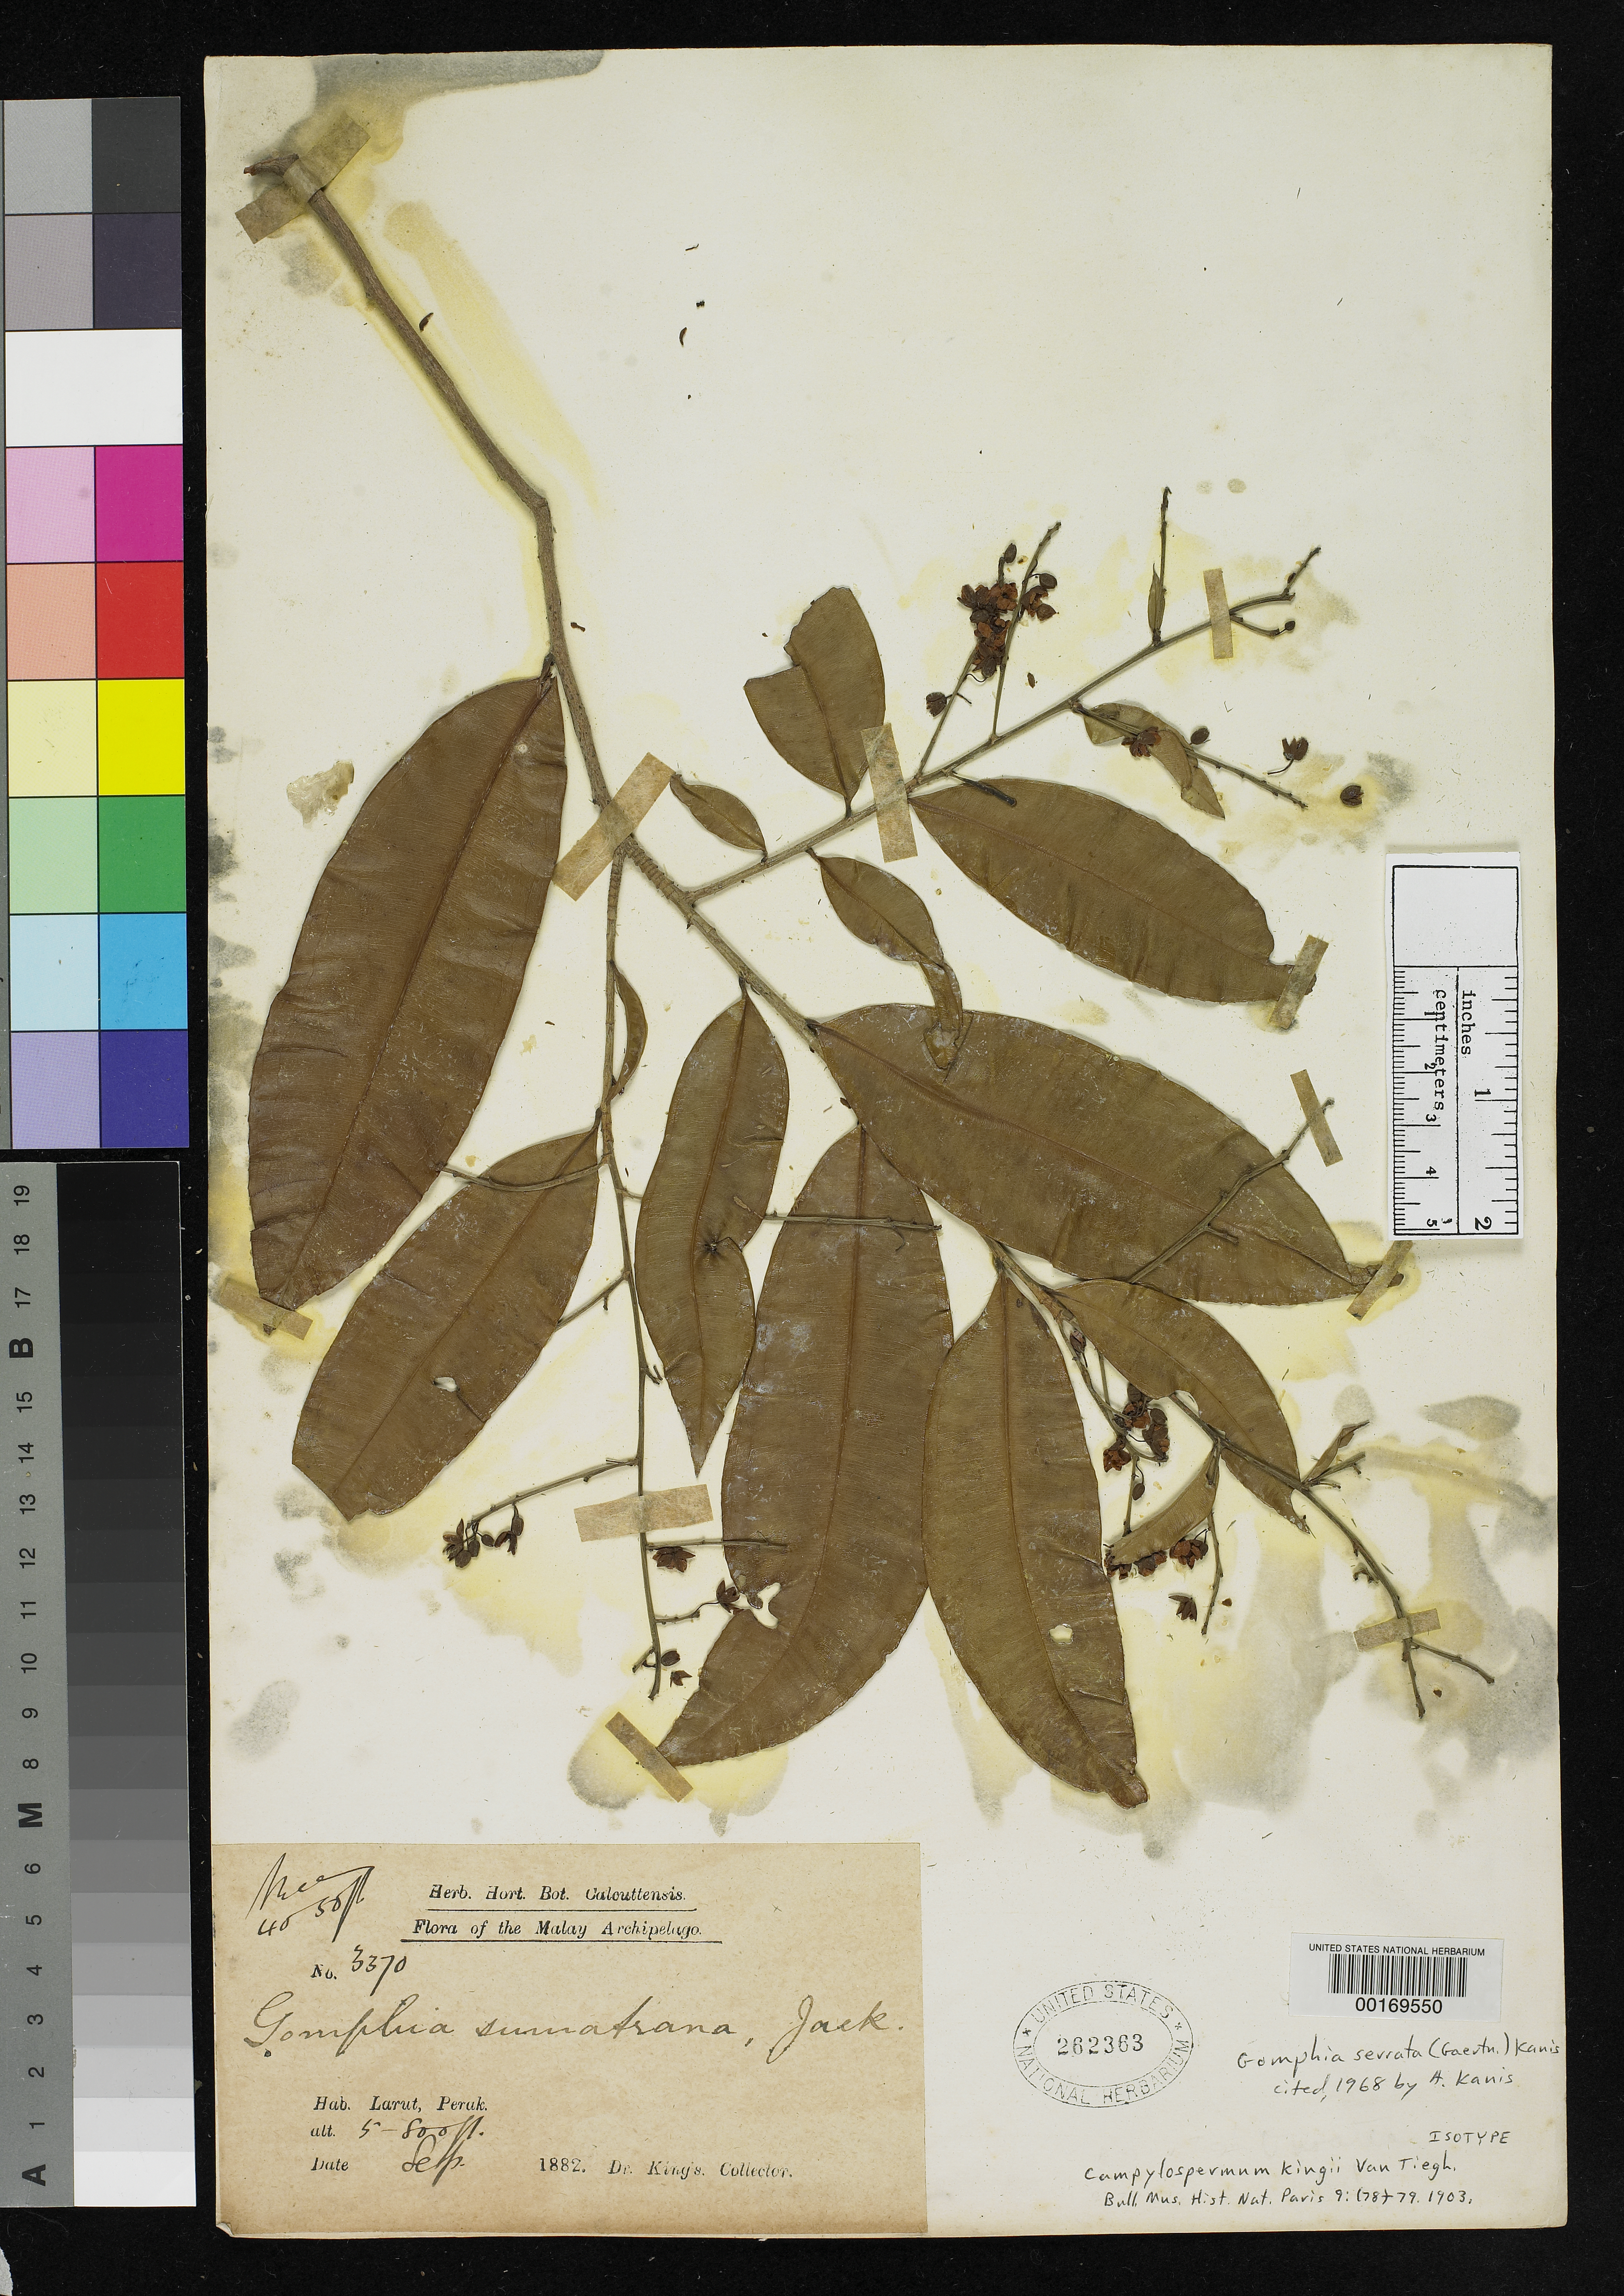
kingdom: Plantae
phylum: Tracheophyta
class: Magnoliopsida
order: Malpighiales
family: Ochnaceae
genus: Campylospermum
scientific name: Campylospermum kingii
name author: Tiegh.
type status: Isotype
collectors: Dr. King's collector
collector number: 3370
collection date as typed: Sep 1882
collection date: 1882-09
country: Malaysia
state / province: Perak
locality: Larut. [Malay Peninsula]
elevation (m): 5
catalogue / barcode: US 262363